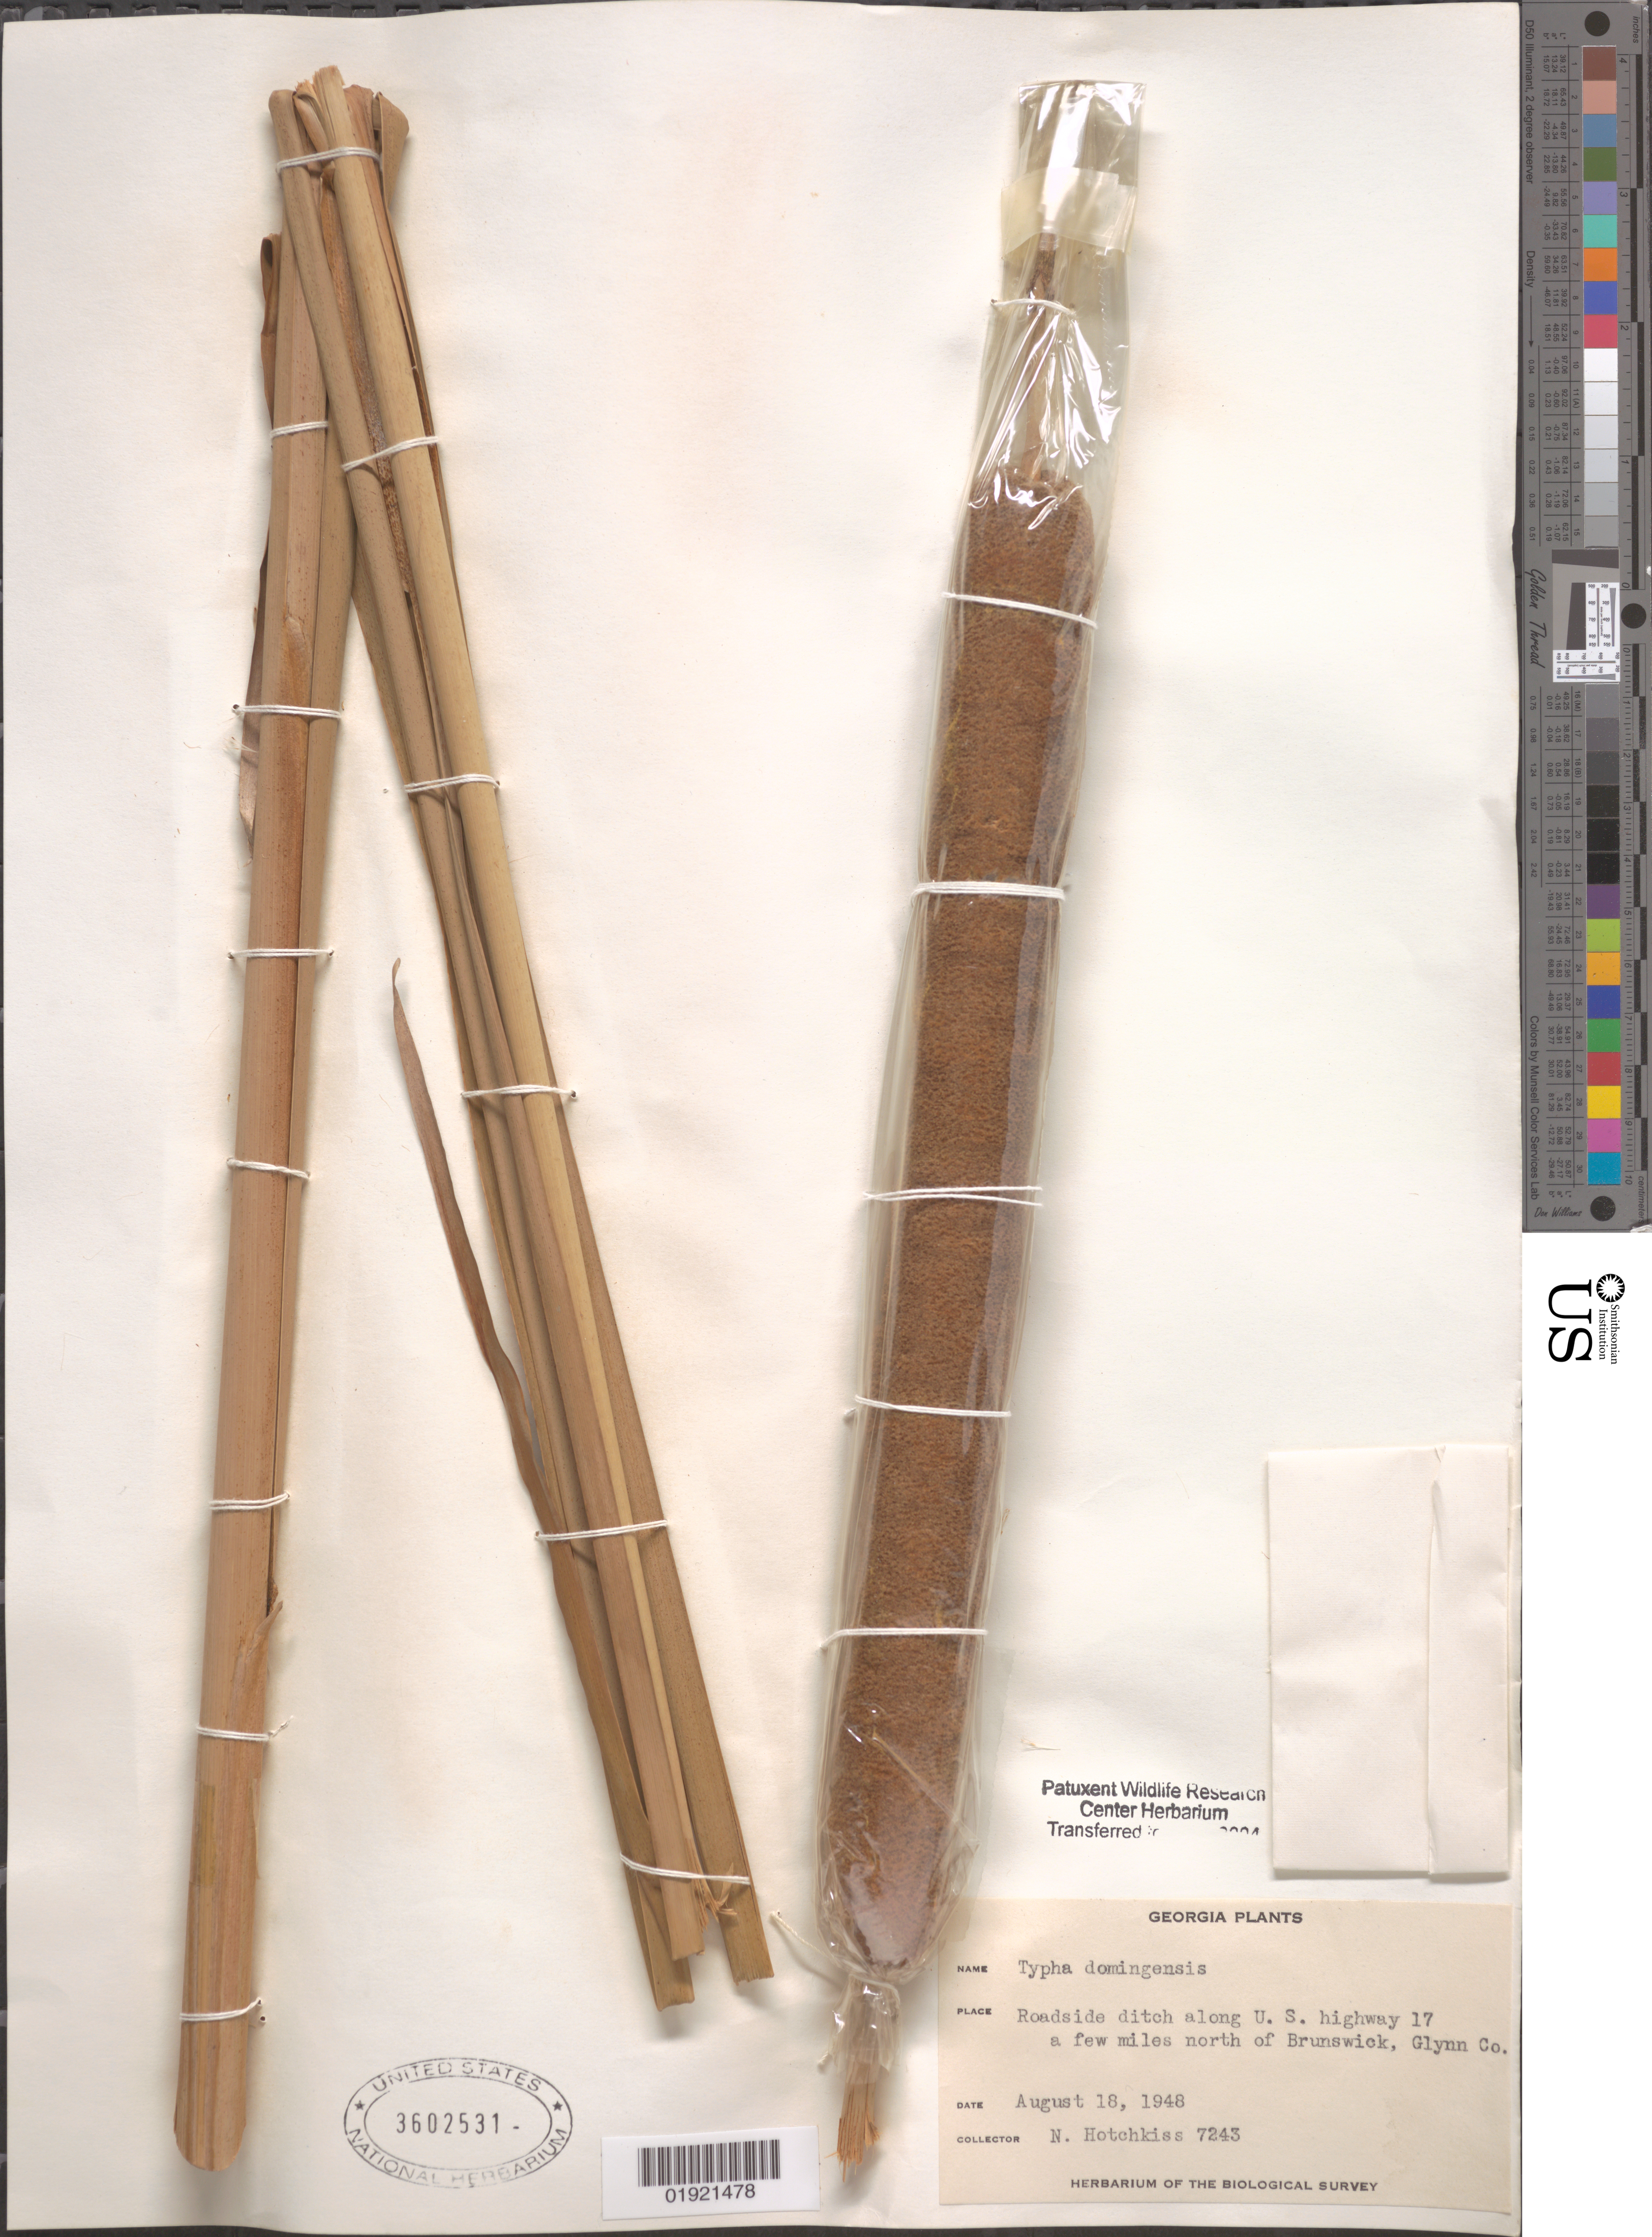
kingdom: Plantae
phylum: Tracheophyta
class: Liliopsida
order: Poales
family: Typhaceae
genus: Typha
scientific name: Typha domingensis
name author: Pers.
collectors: N. Hotchkiss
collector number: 7243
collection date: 1948-08-18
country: United States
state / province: Georgia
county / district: Glynn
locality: Roadside ditch along US highway 17 a few miles north of Brunswick, Glynn Co.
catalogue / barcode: US 3602531